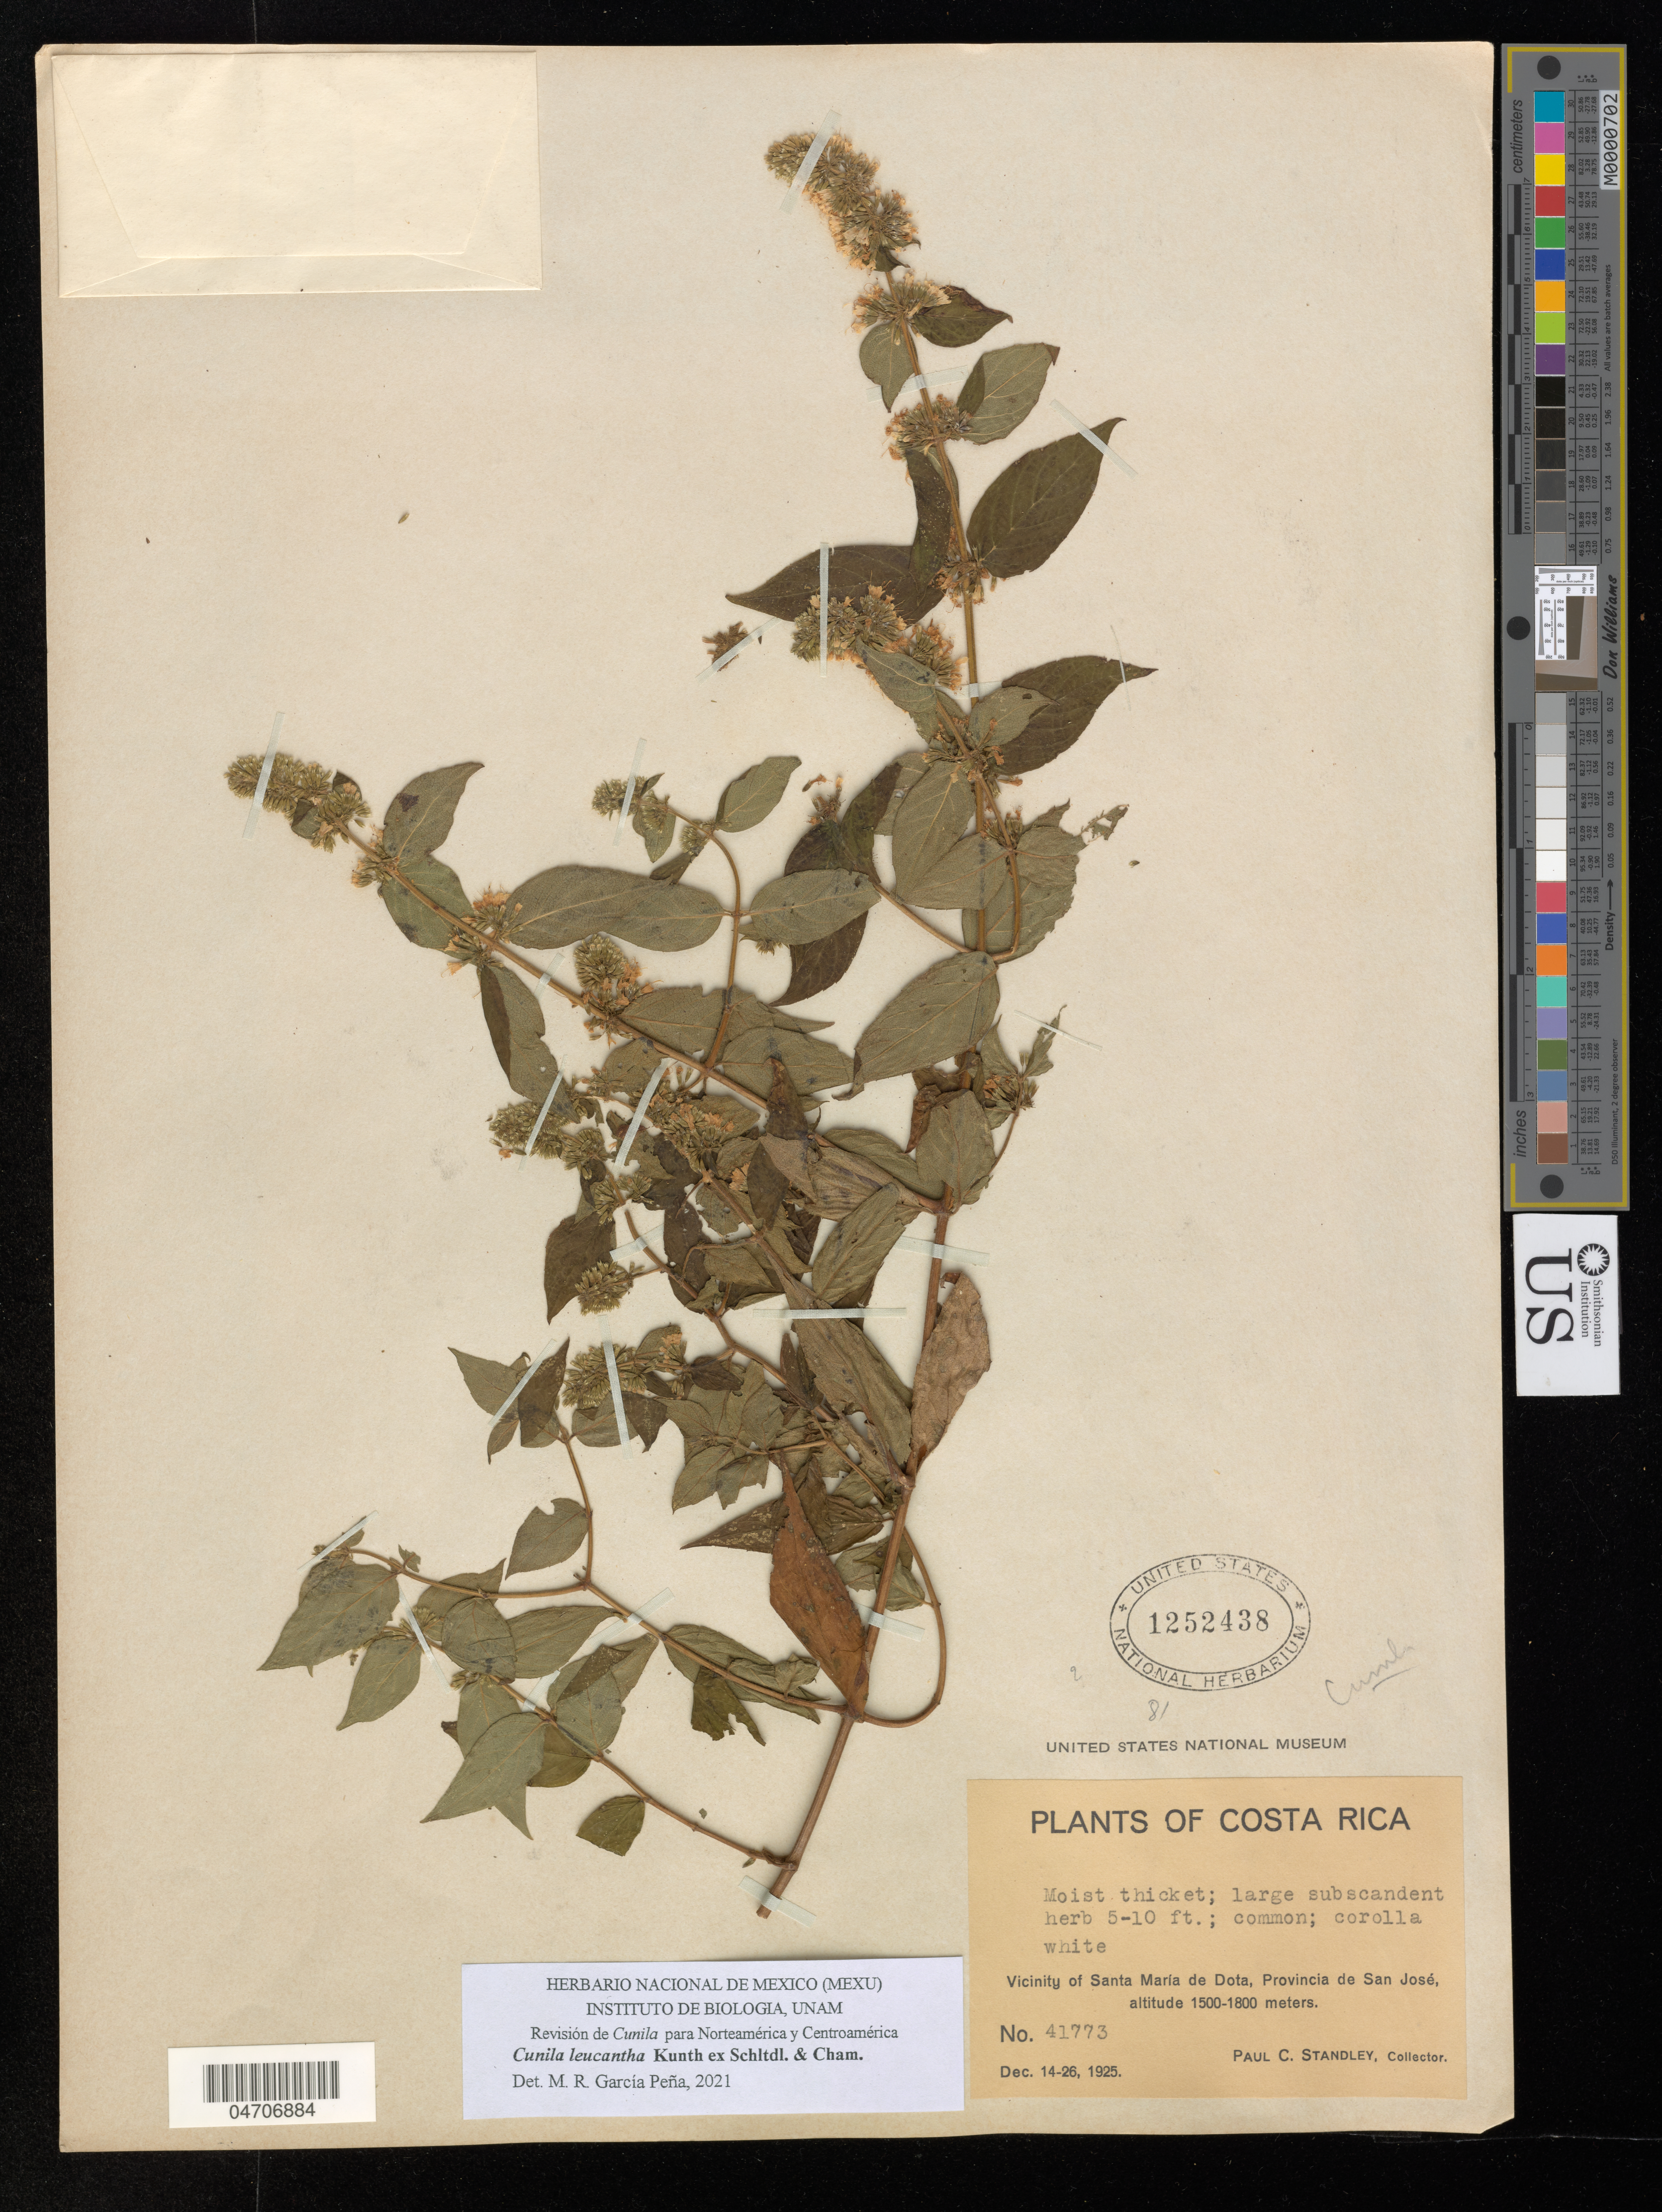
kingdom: Plantae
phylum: Tracheophyta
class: Magnoliopsida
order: Lamiales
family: Lamiaceae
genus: Cunila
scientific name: Cunila leucantha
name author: Kunth ex Schltdl. & Cham.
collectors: P. C. Standley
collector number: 41773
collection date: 1925-12-14/1925-12-26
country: Costa Rica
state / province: San José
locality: Moist thicket. Vicinity of Santa María de Dota.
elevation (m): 1500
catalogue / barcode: US 1252438